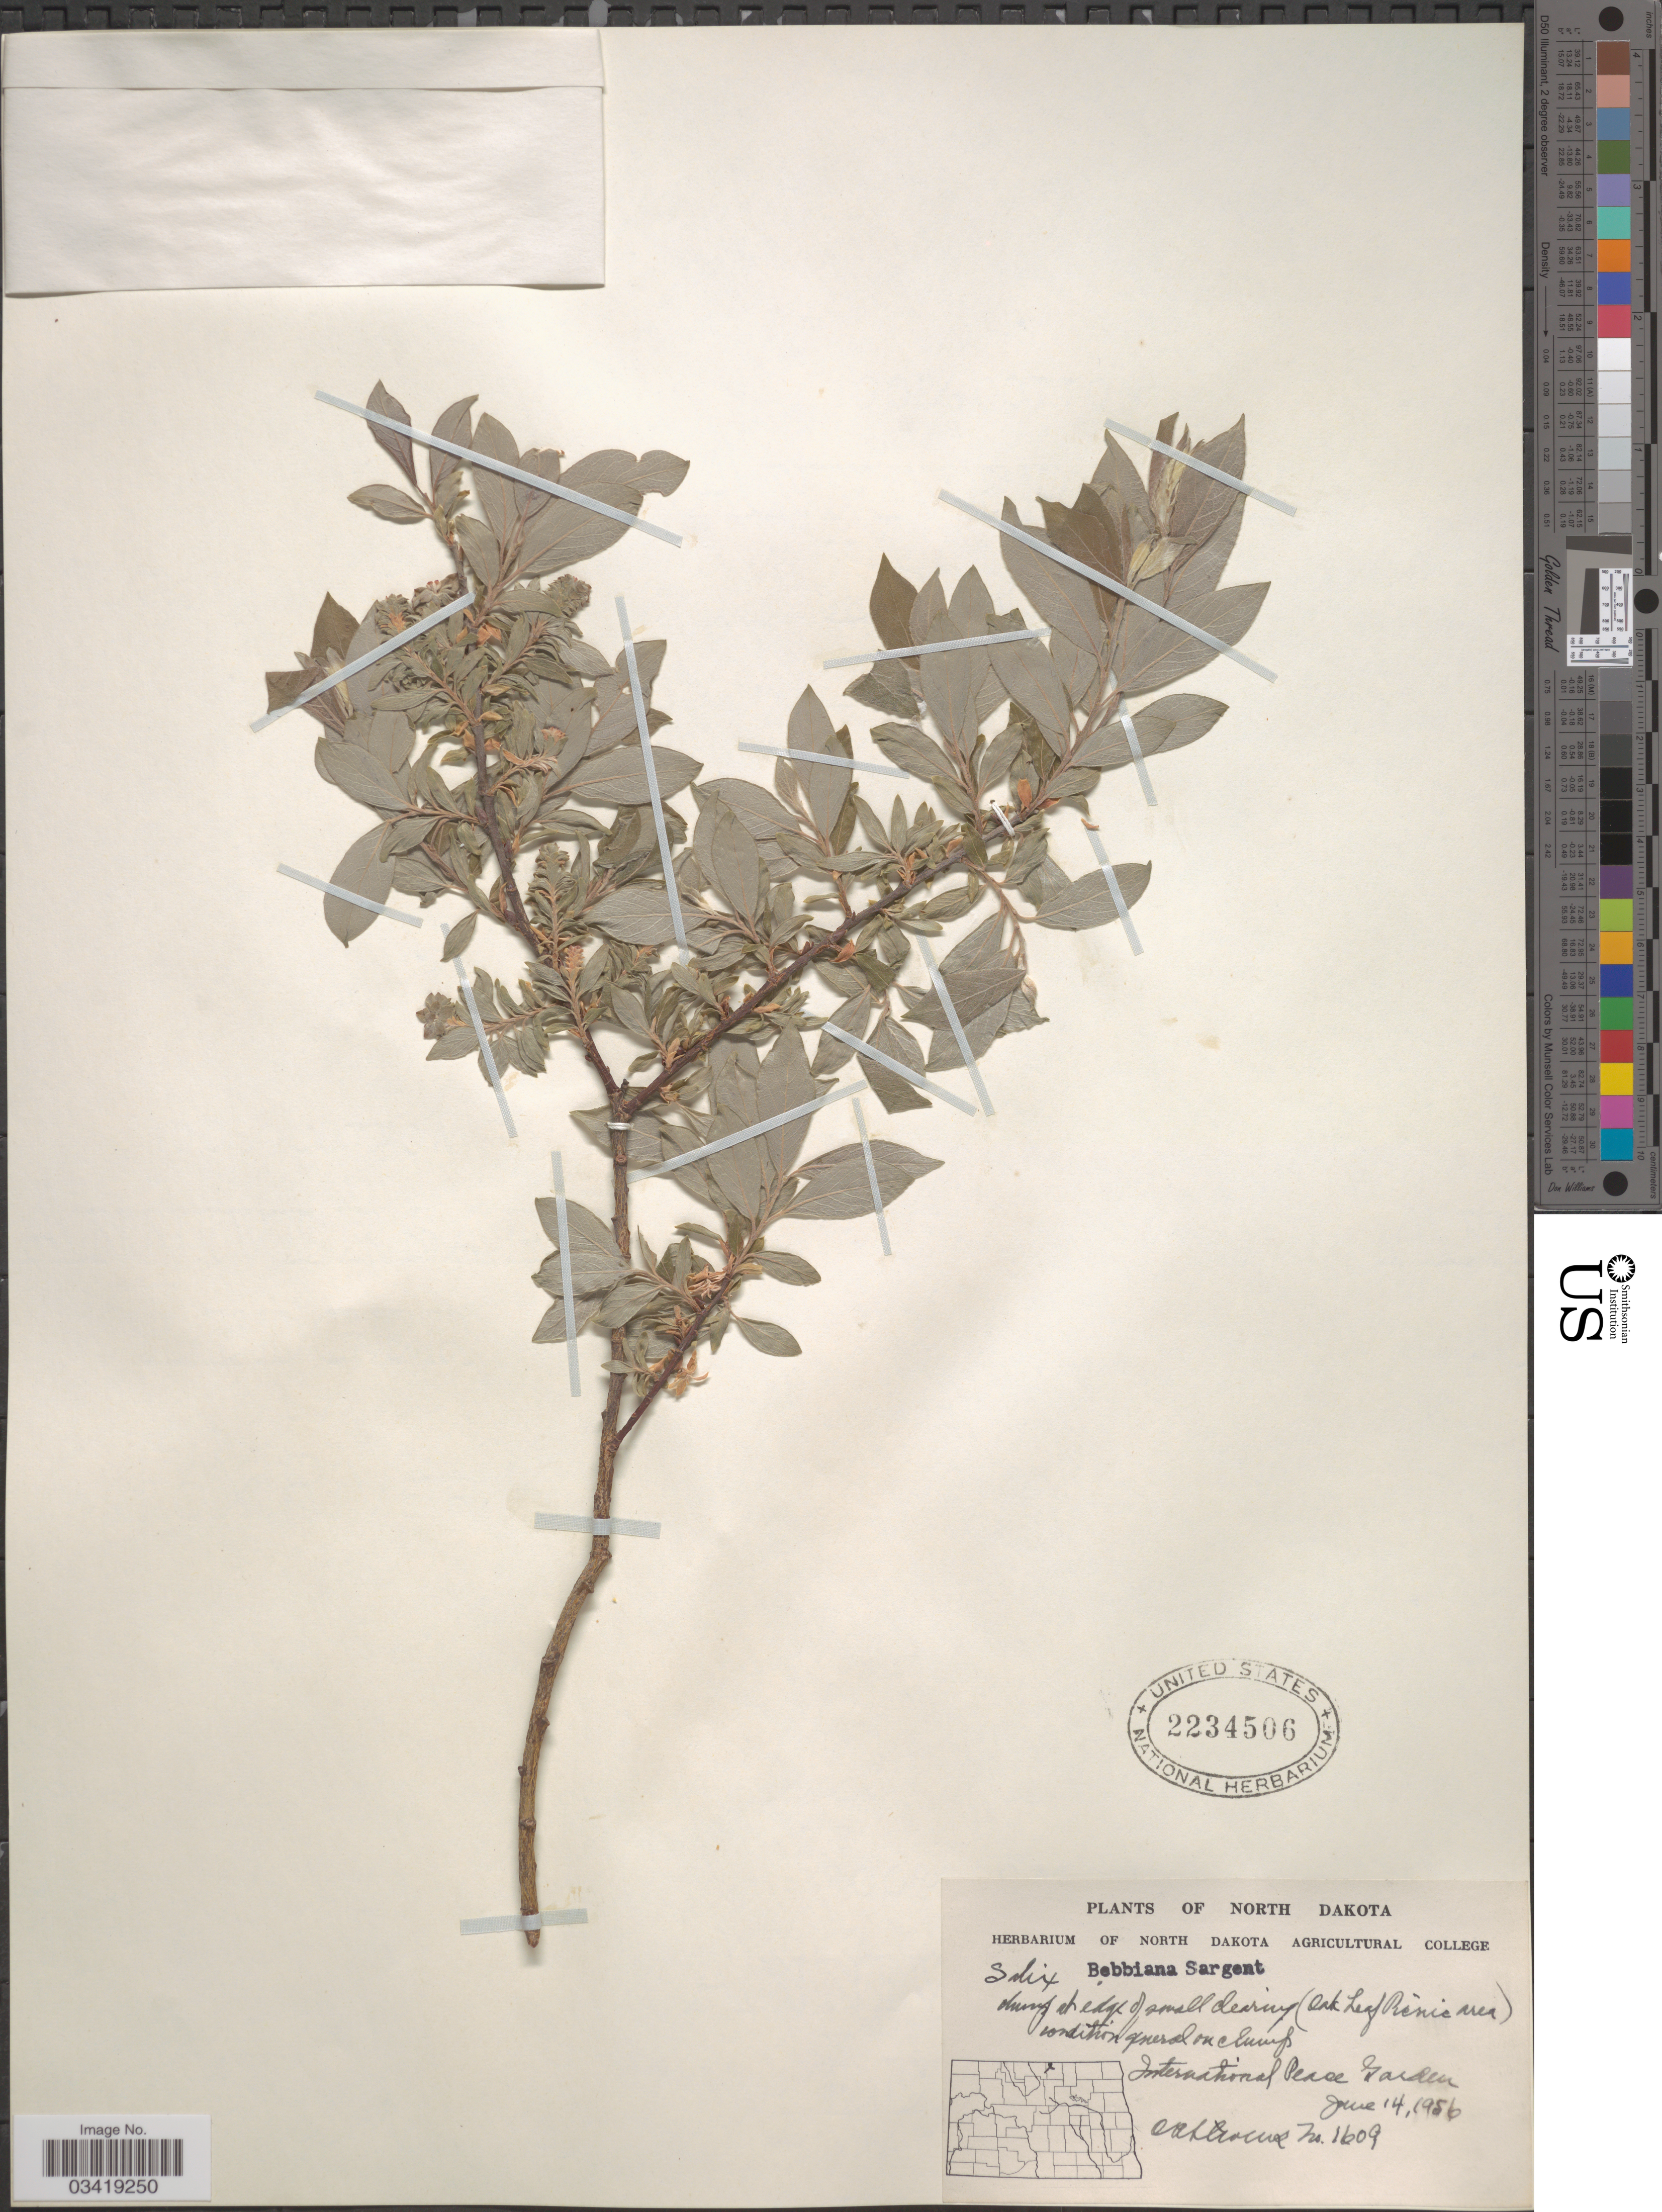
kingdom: Plantae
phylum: Tracheophyta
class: Magnoliopsida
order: Malpighiales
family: Salicaceae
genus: Salix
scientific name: Salix bebbiana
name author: Sarg.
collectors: O. A. Stevens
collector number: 1609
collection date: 1956-06-14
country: United States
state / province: North Dakota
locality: International Peace Garden.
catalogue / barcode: US 2234506